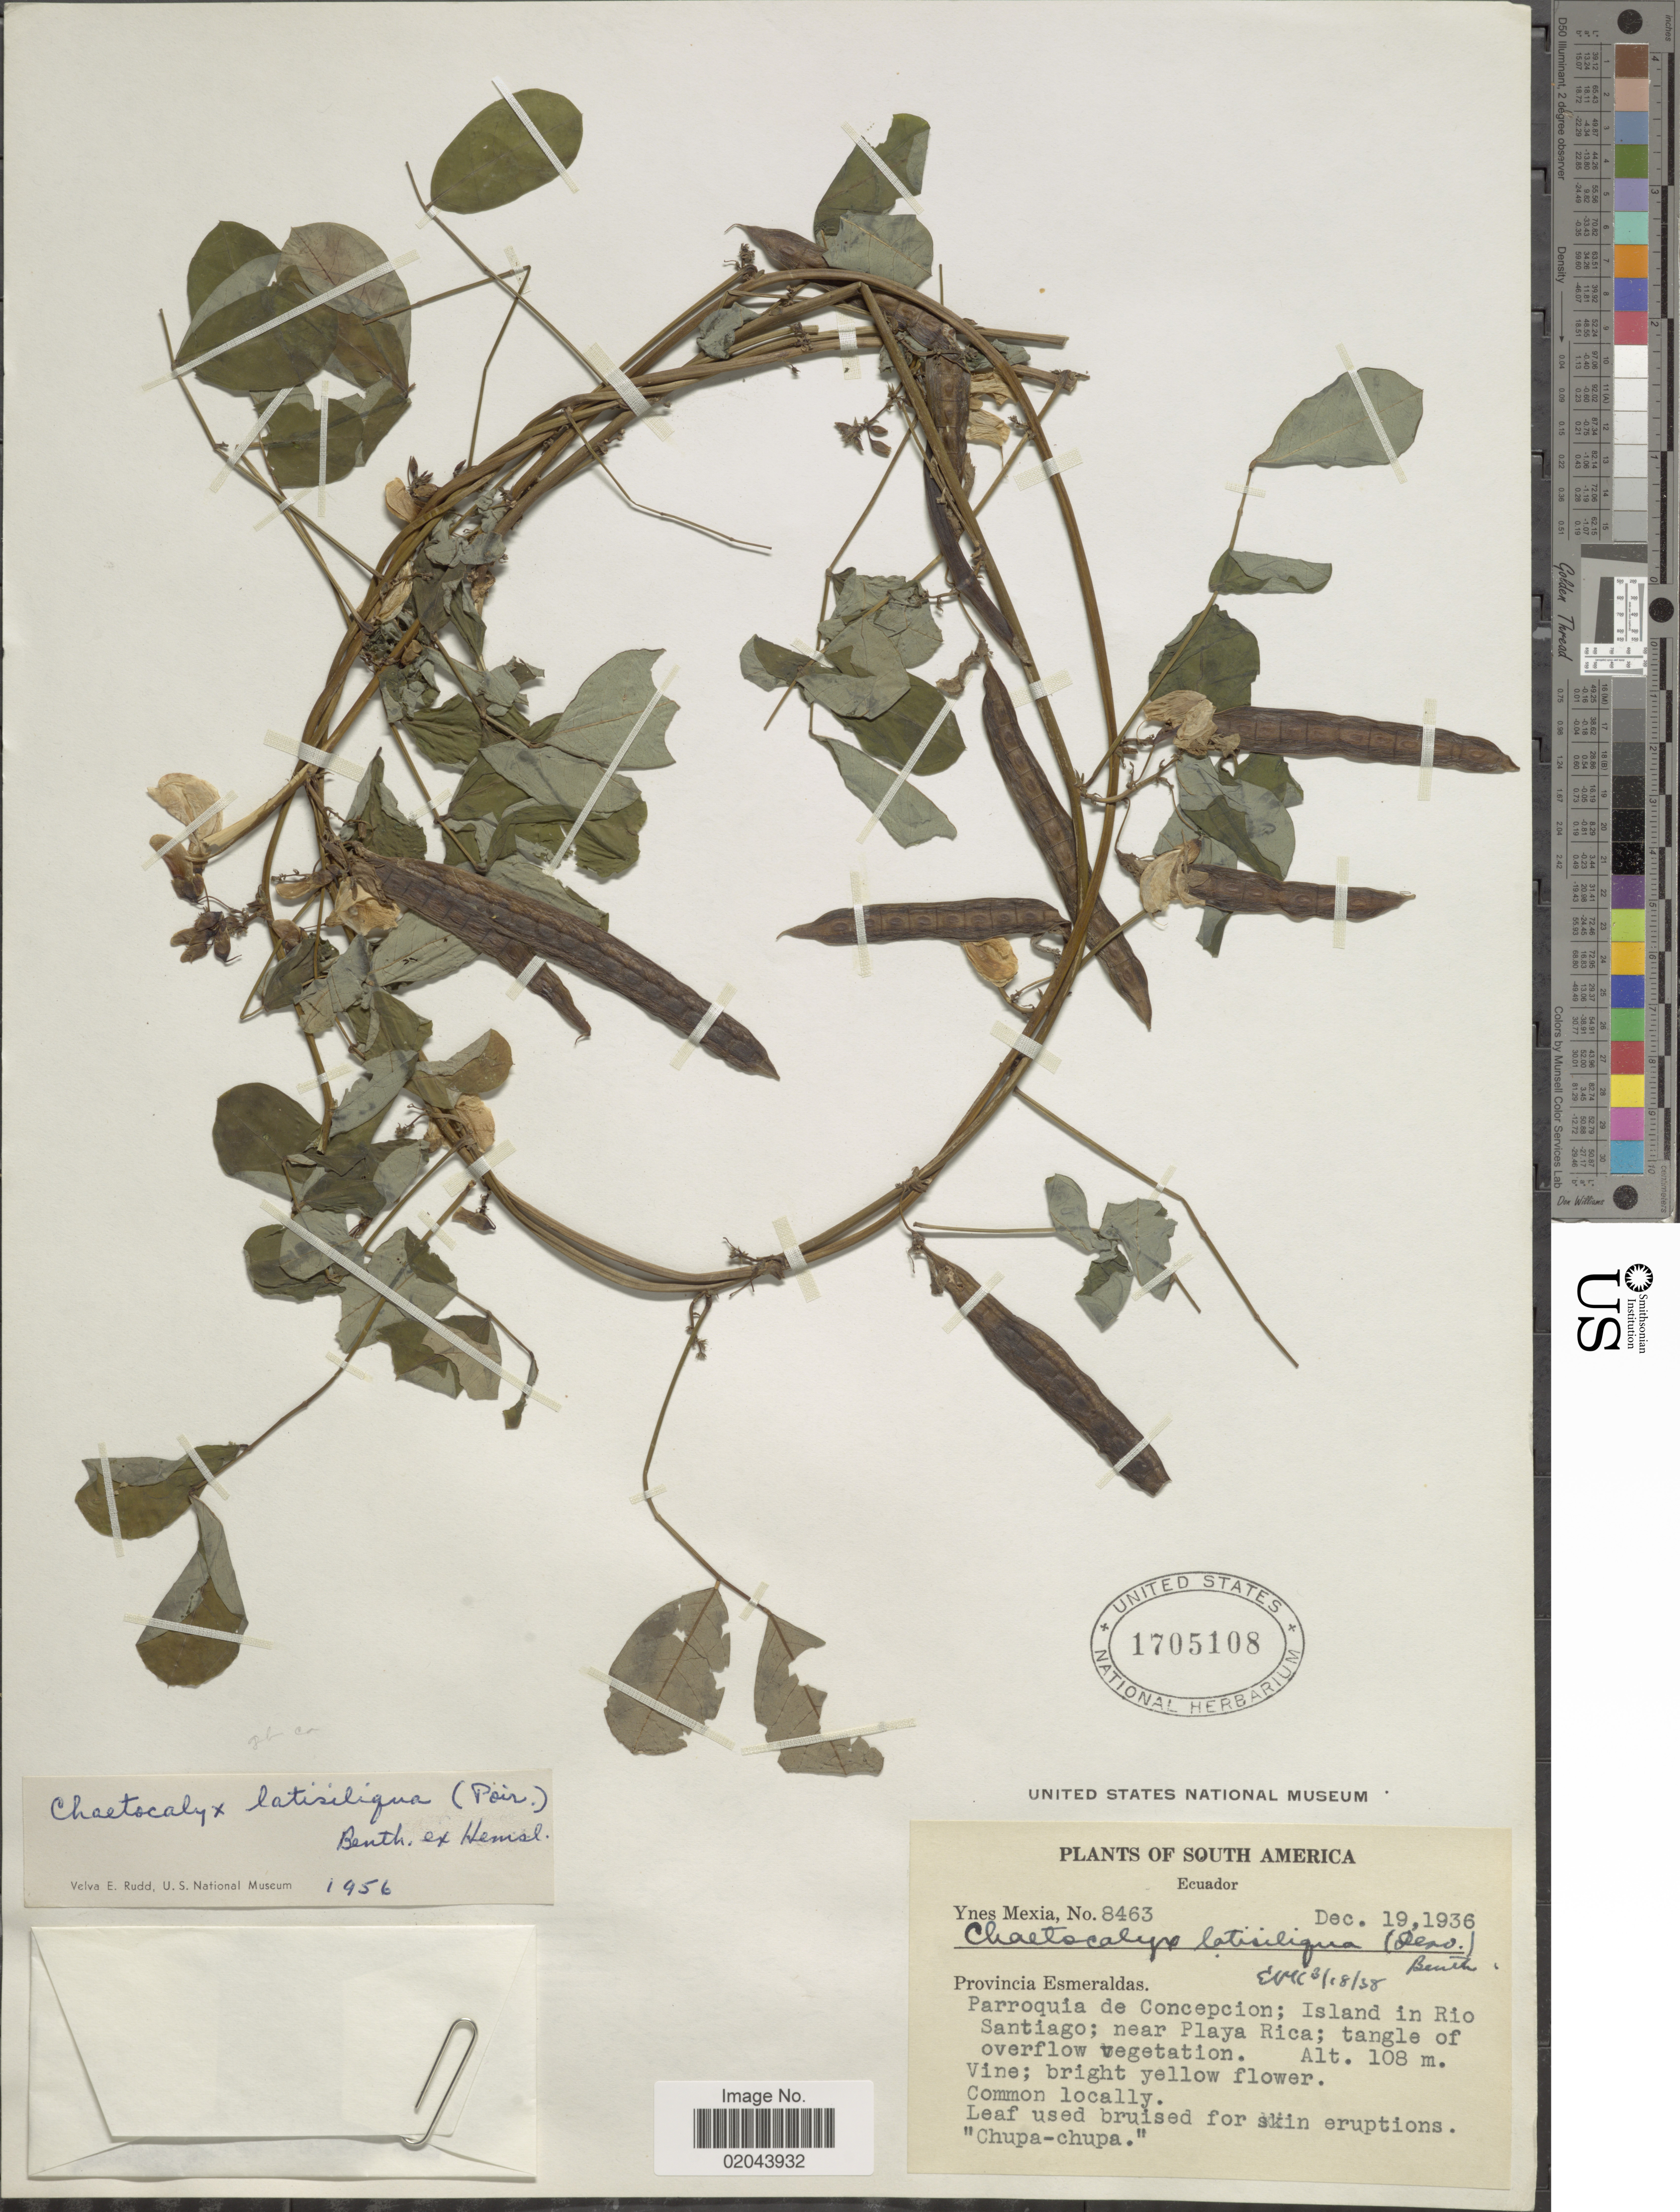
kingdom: Plantae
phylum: Tracheophyta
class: Magnoliopsida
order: Fabales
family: Fabaceae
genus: Chaetocalyx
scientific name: Chaetocalyx latisiliqua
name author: (Poir.) Benth. ex Hemsl.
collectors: Y. Mexia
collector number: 8463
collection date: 1936-12-19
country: Ecuador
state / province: Esmeraldas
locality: Parroquia de Concepcion; Island in Rio Santiago; near Playa Rica; tangle of overflow vegetation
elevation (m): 108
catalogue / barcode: US 1705108